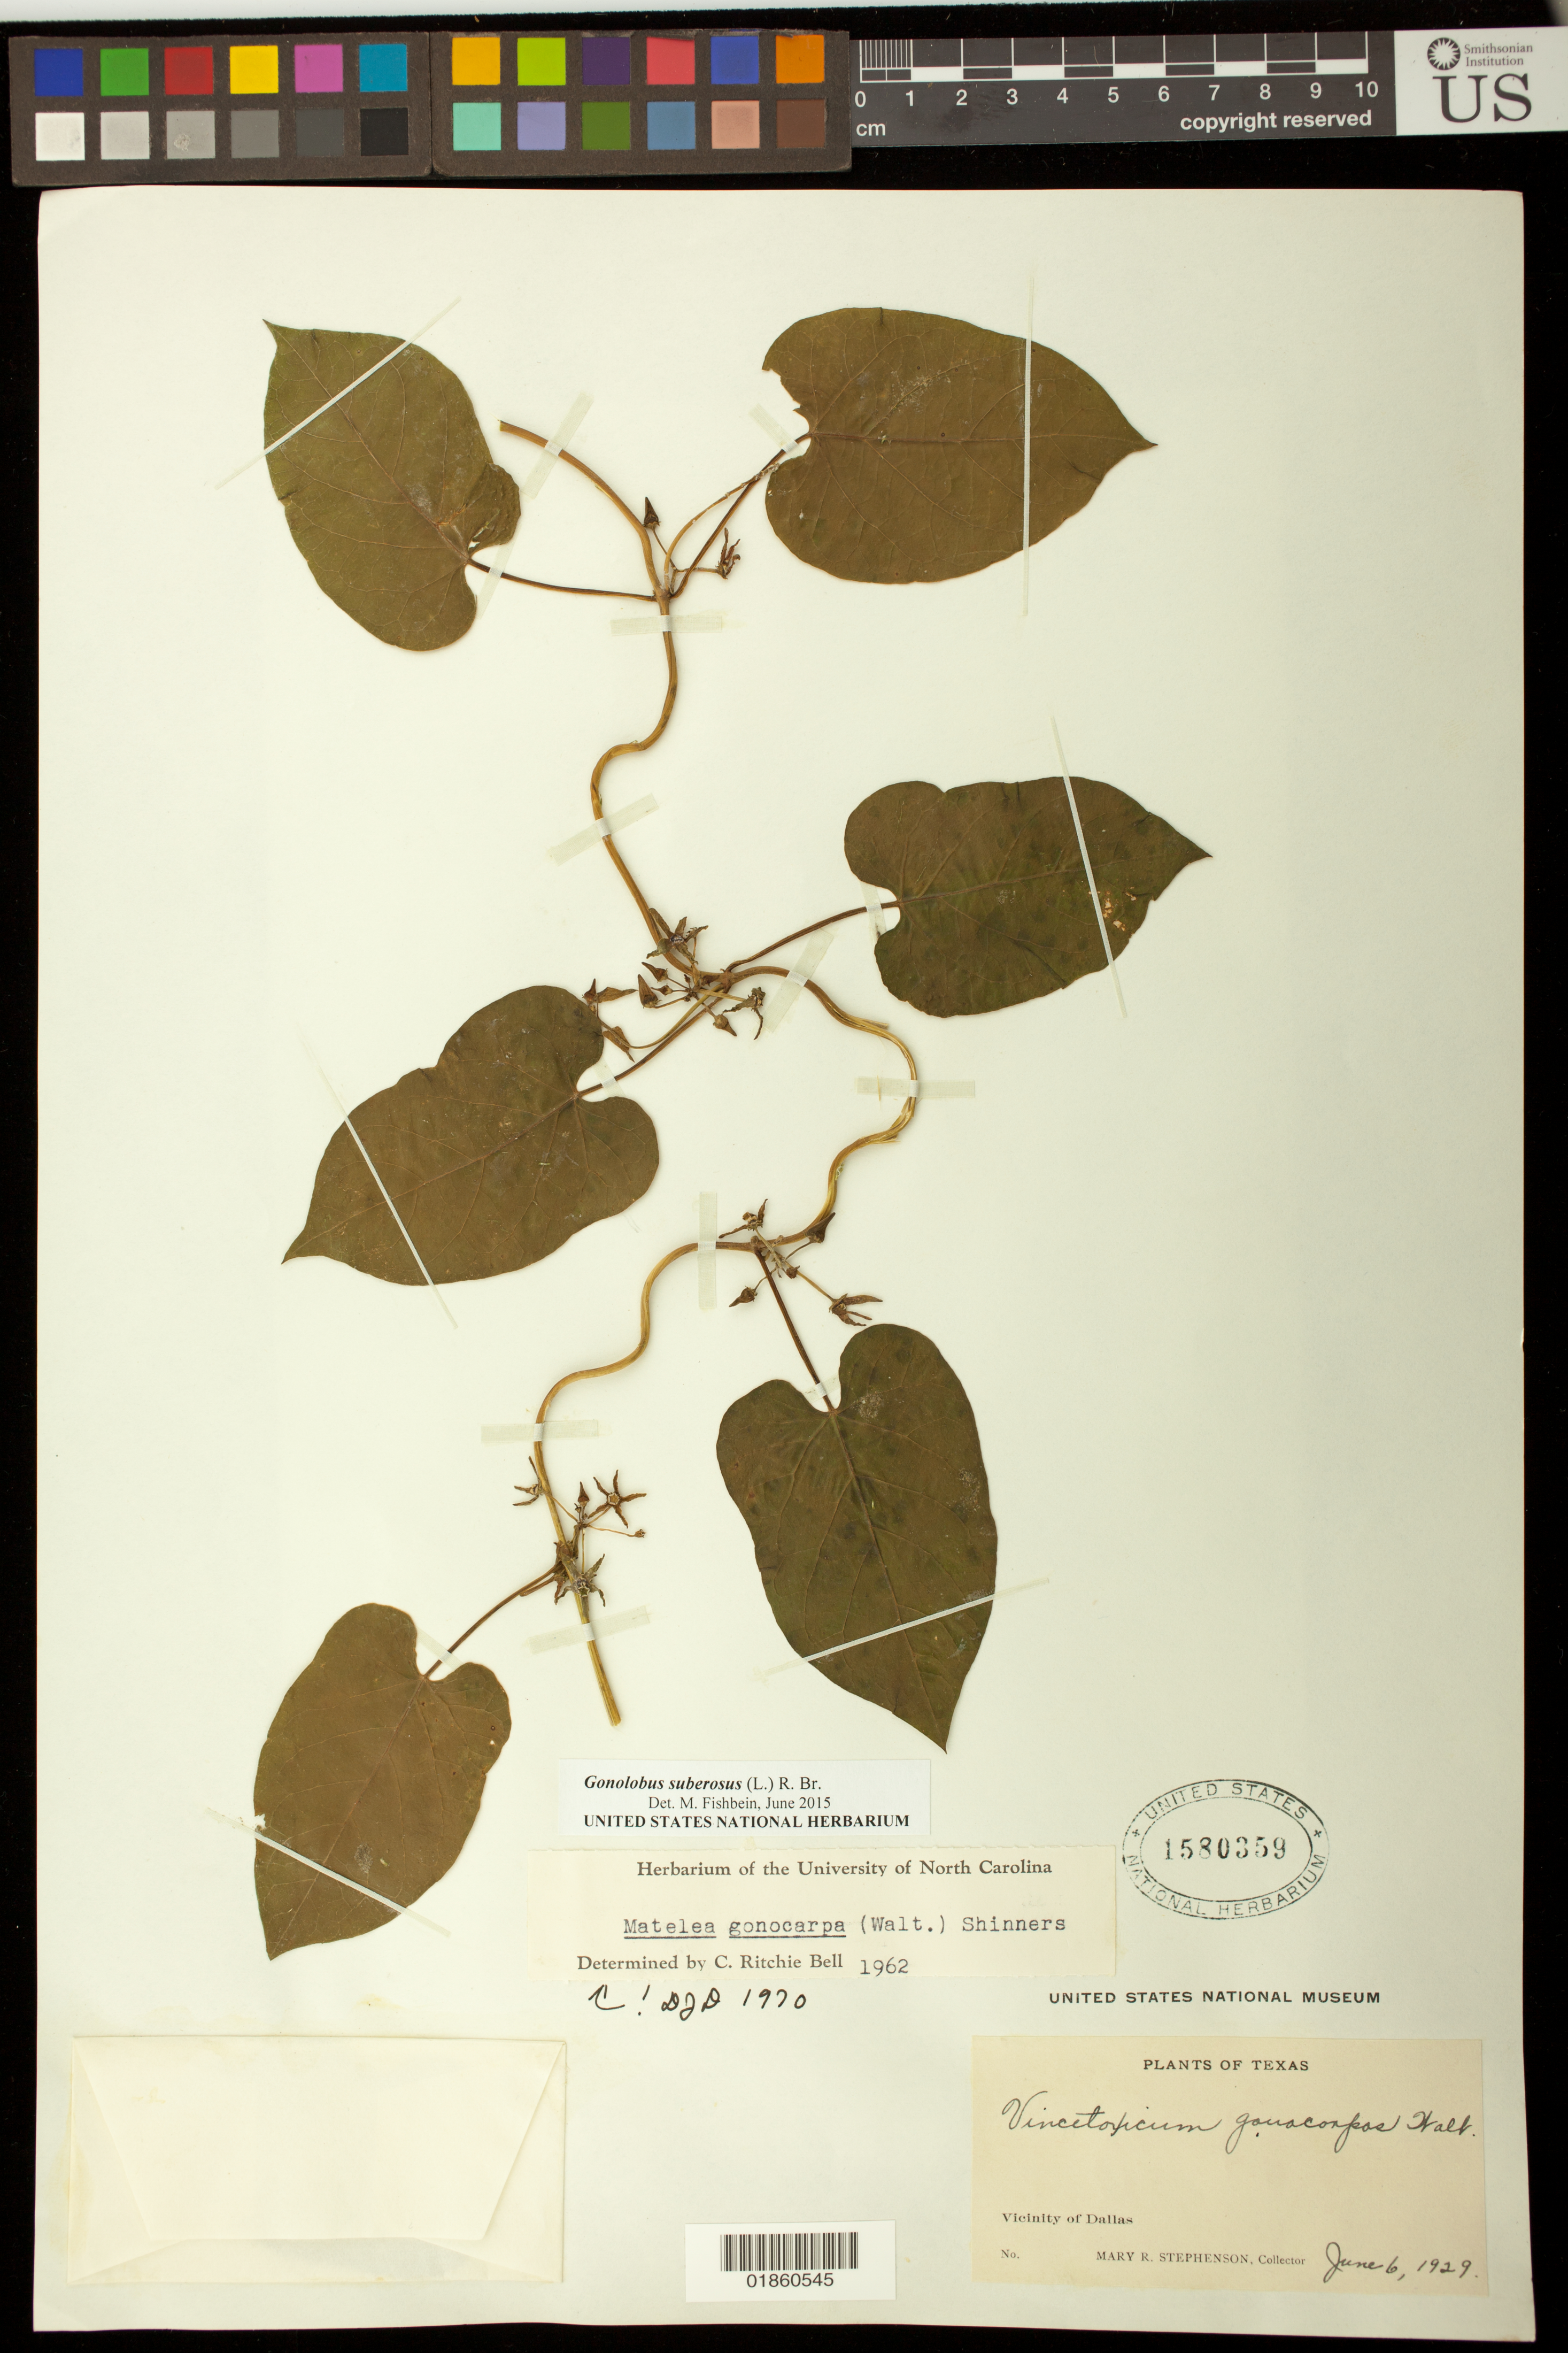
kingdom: Plantae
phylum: Tracheophyta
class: Magnoliopsida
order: Gentianales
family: Apocynaceae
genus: Gonolobus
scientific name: Gonolobus suberosus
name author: (L.) R. Br.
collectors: M. R. Stephenson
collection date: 1929-06-06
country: United States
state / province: Texas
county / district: Dallas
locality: Vicinity of Dallas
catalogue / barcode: US 1580359